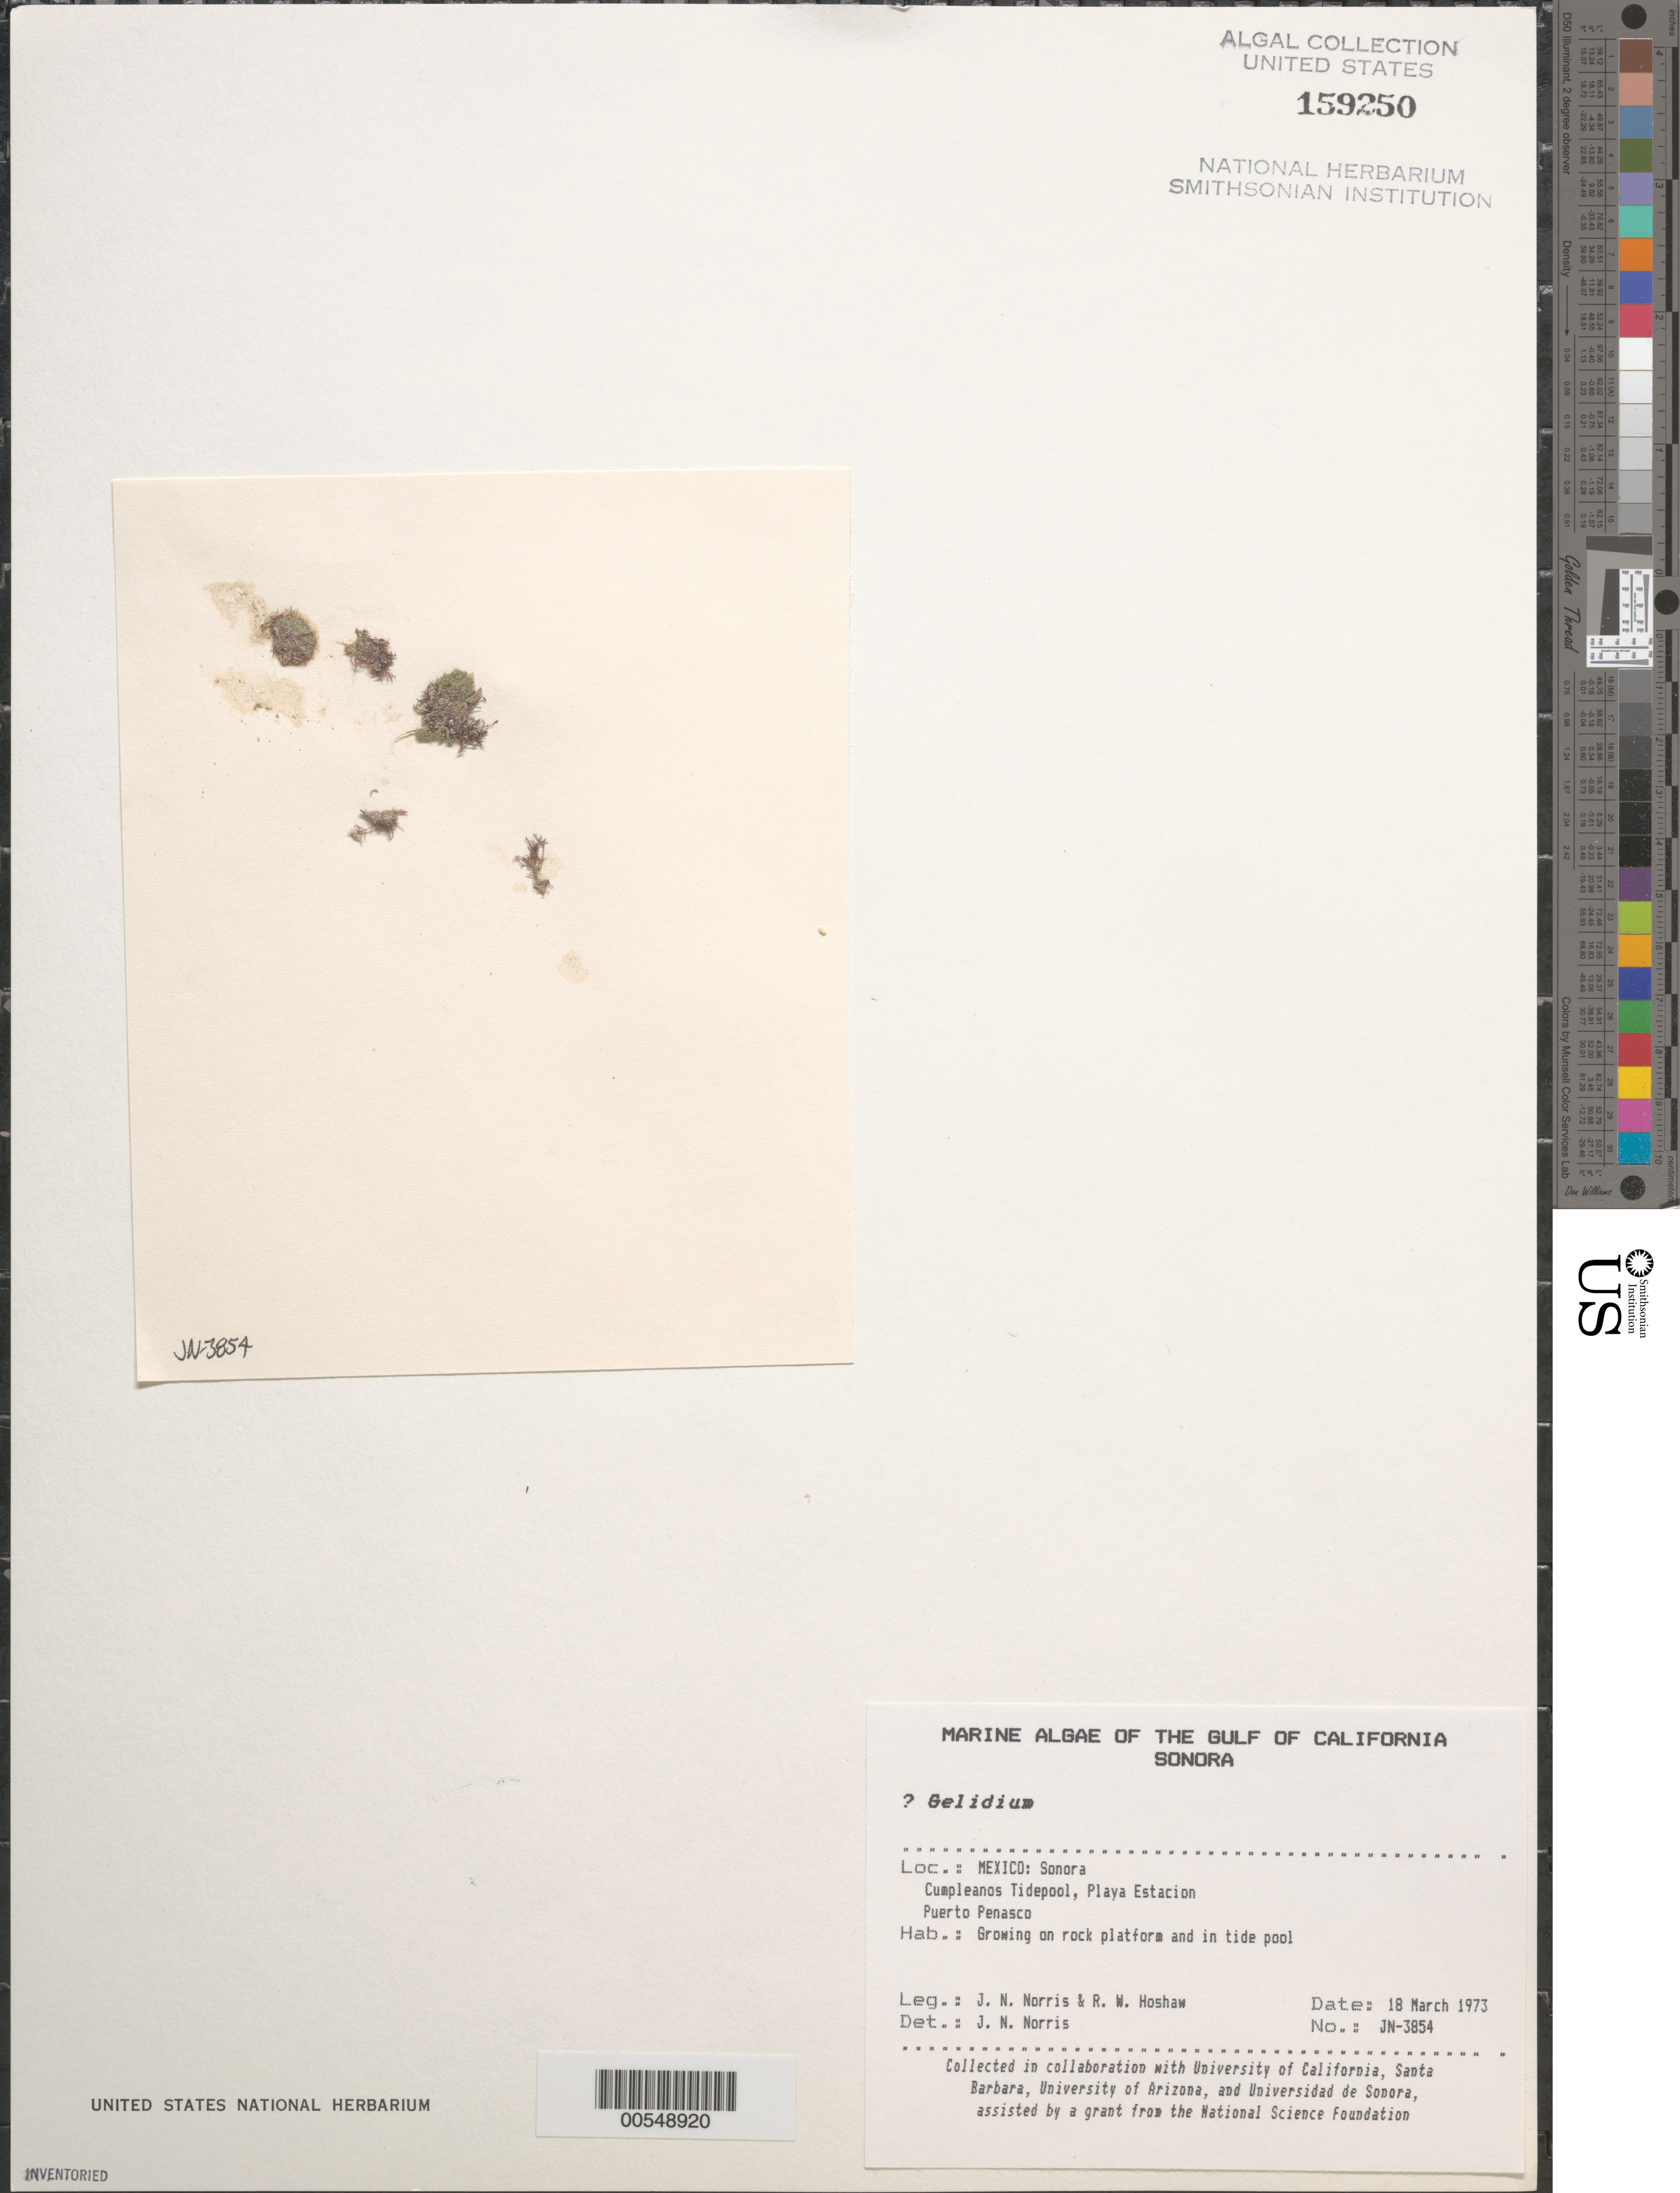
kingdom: Plantae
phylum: Rhodophyta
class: Florideophyceae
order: Gelidiales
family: Gelidiaceae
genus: Gelidium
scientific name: Gelidium sp.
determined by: Norris, James N.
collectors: J. N. Norris & R. Hoshaw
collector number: JN-3854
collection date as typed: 18 Mar 1973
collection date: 1973-03-18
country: Mexico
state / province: Sonora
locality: Playa Estacion, Puerto Penasco, Cumpleanos tide pool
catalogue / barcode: US 159250